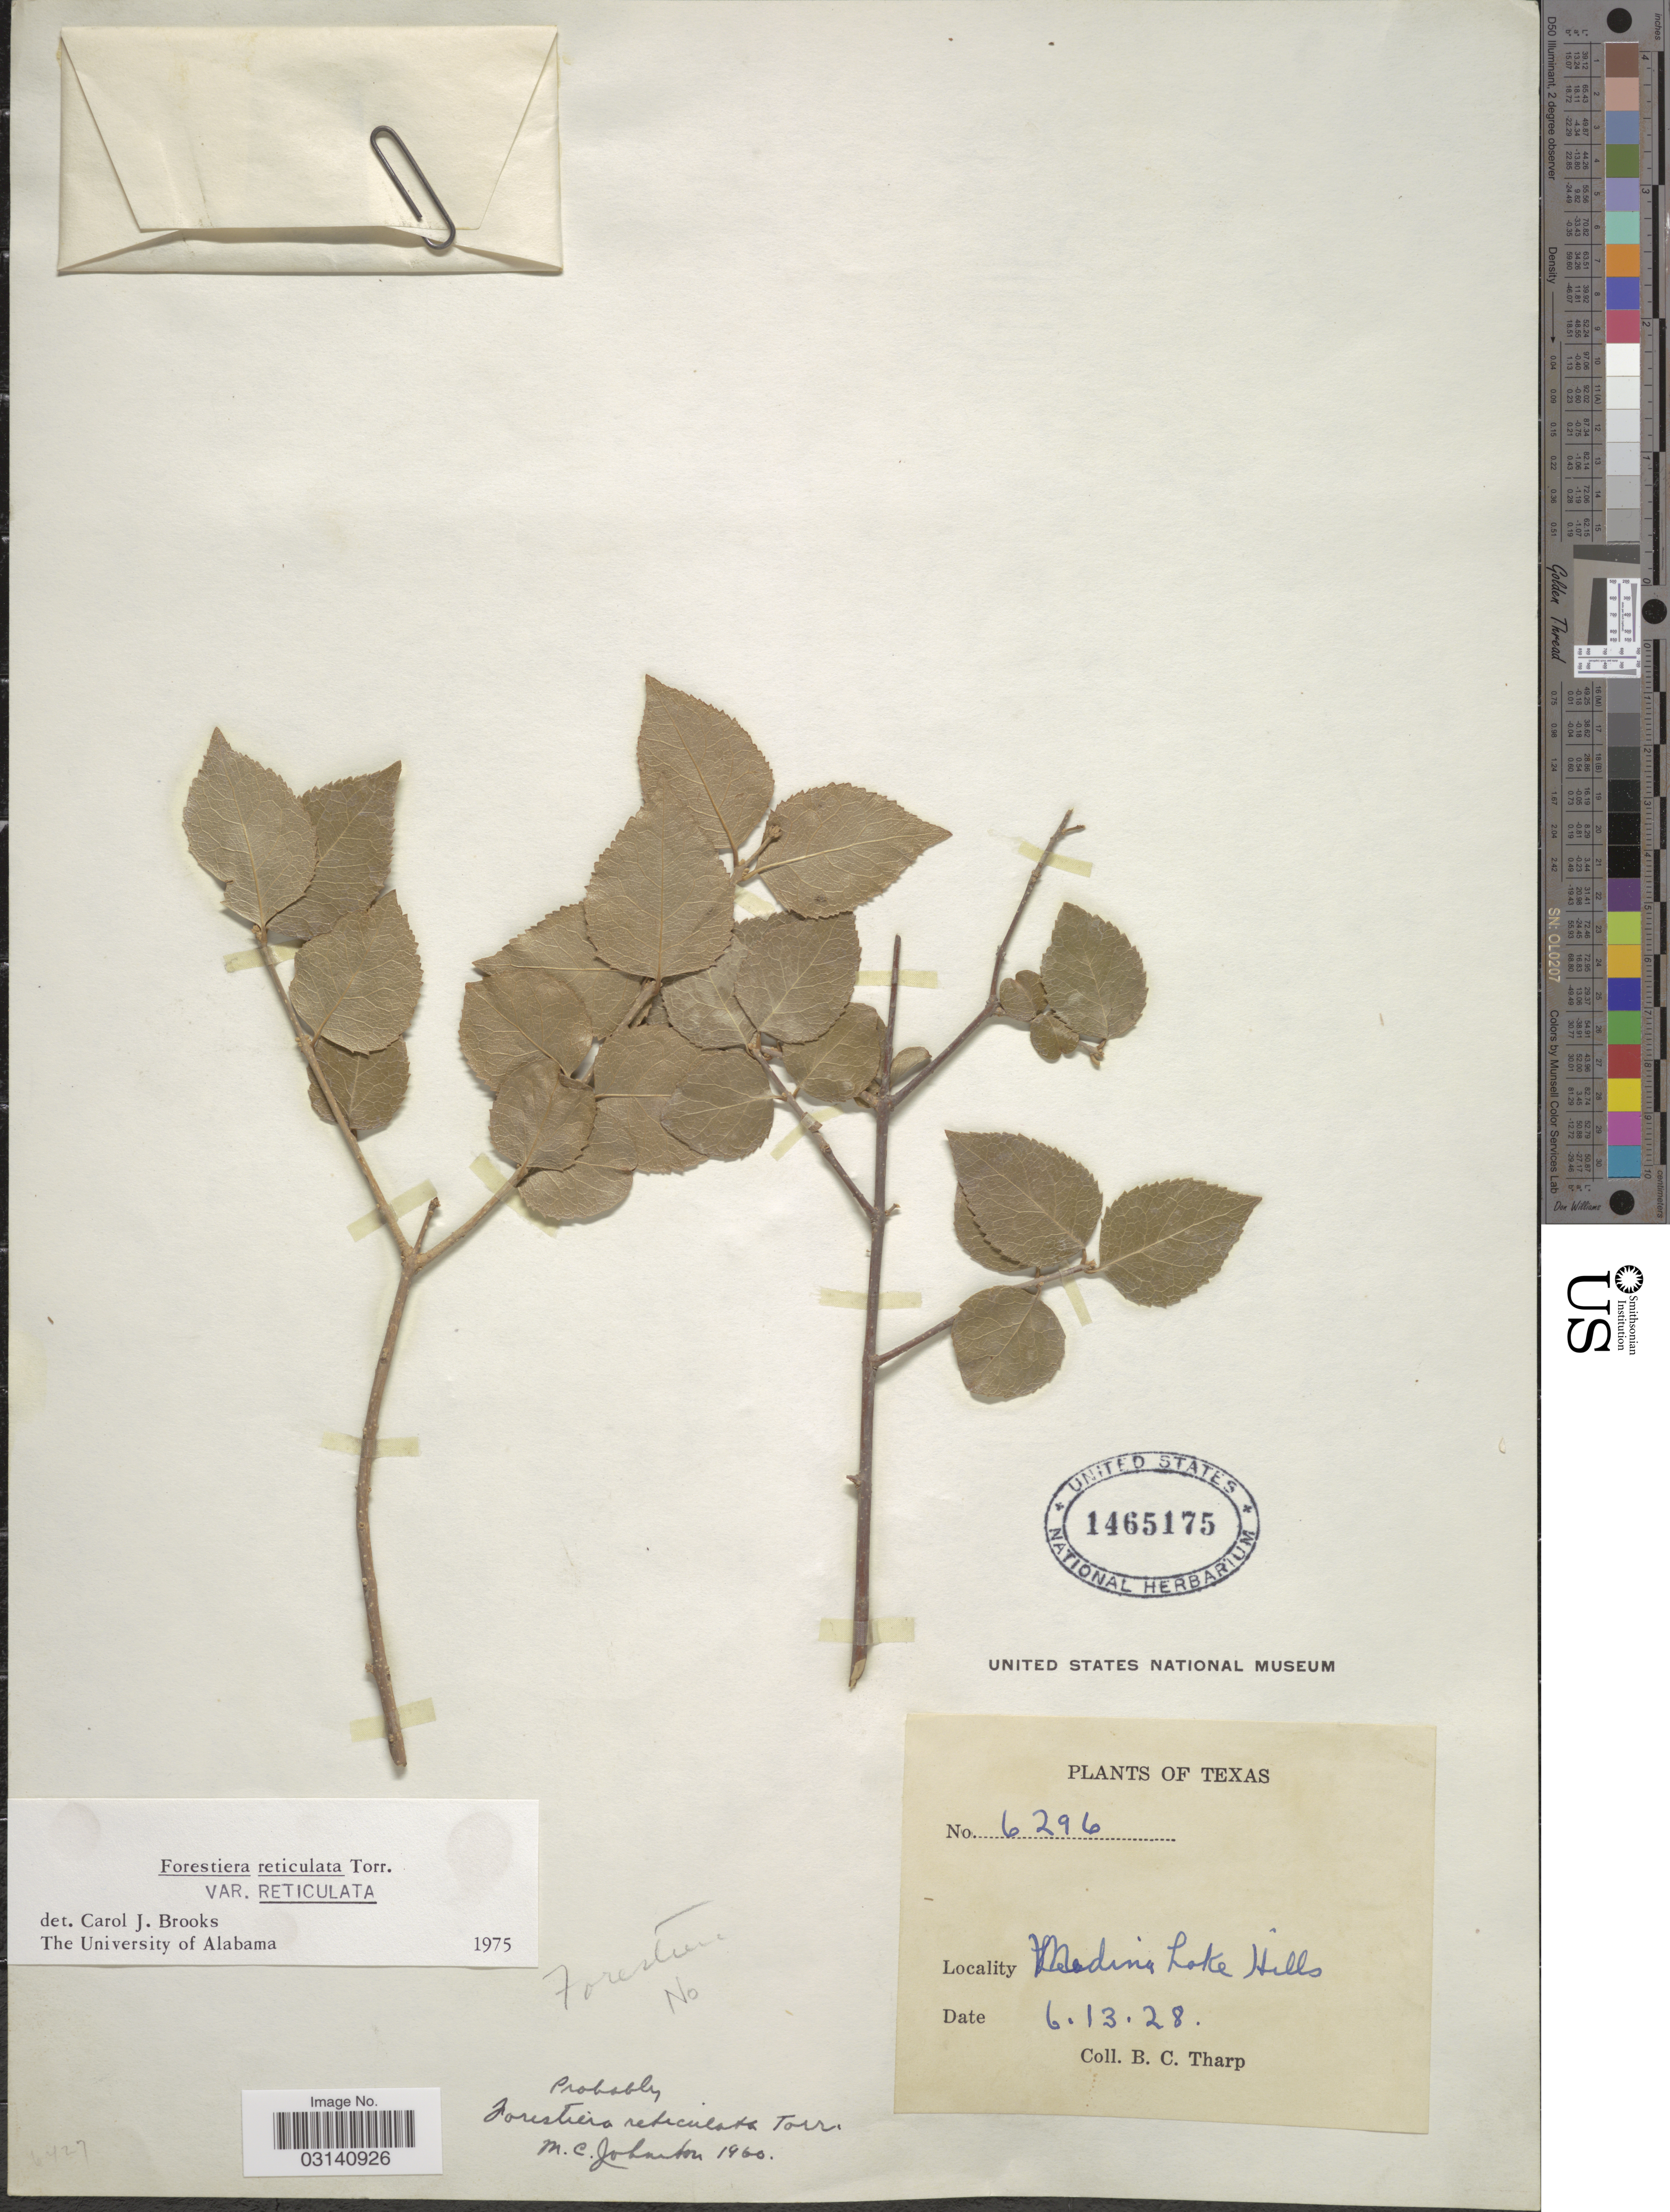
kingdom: Plantae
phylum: Tracheophyta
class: Magnoliopsida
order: Lamiales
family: Oleaceae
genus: Forestiera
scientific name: Forestiera reticulata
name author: Torr. in Emory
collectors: B. C. Tharp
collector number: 6296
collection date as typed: Transcribed d/m/y: 13/6/28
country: United States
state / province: Texas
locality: Medina Lake Hills.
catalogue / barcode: US 1465175